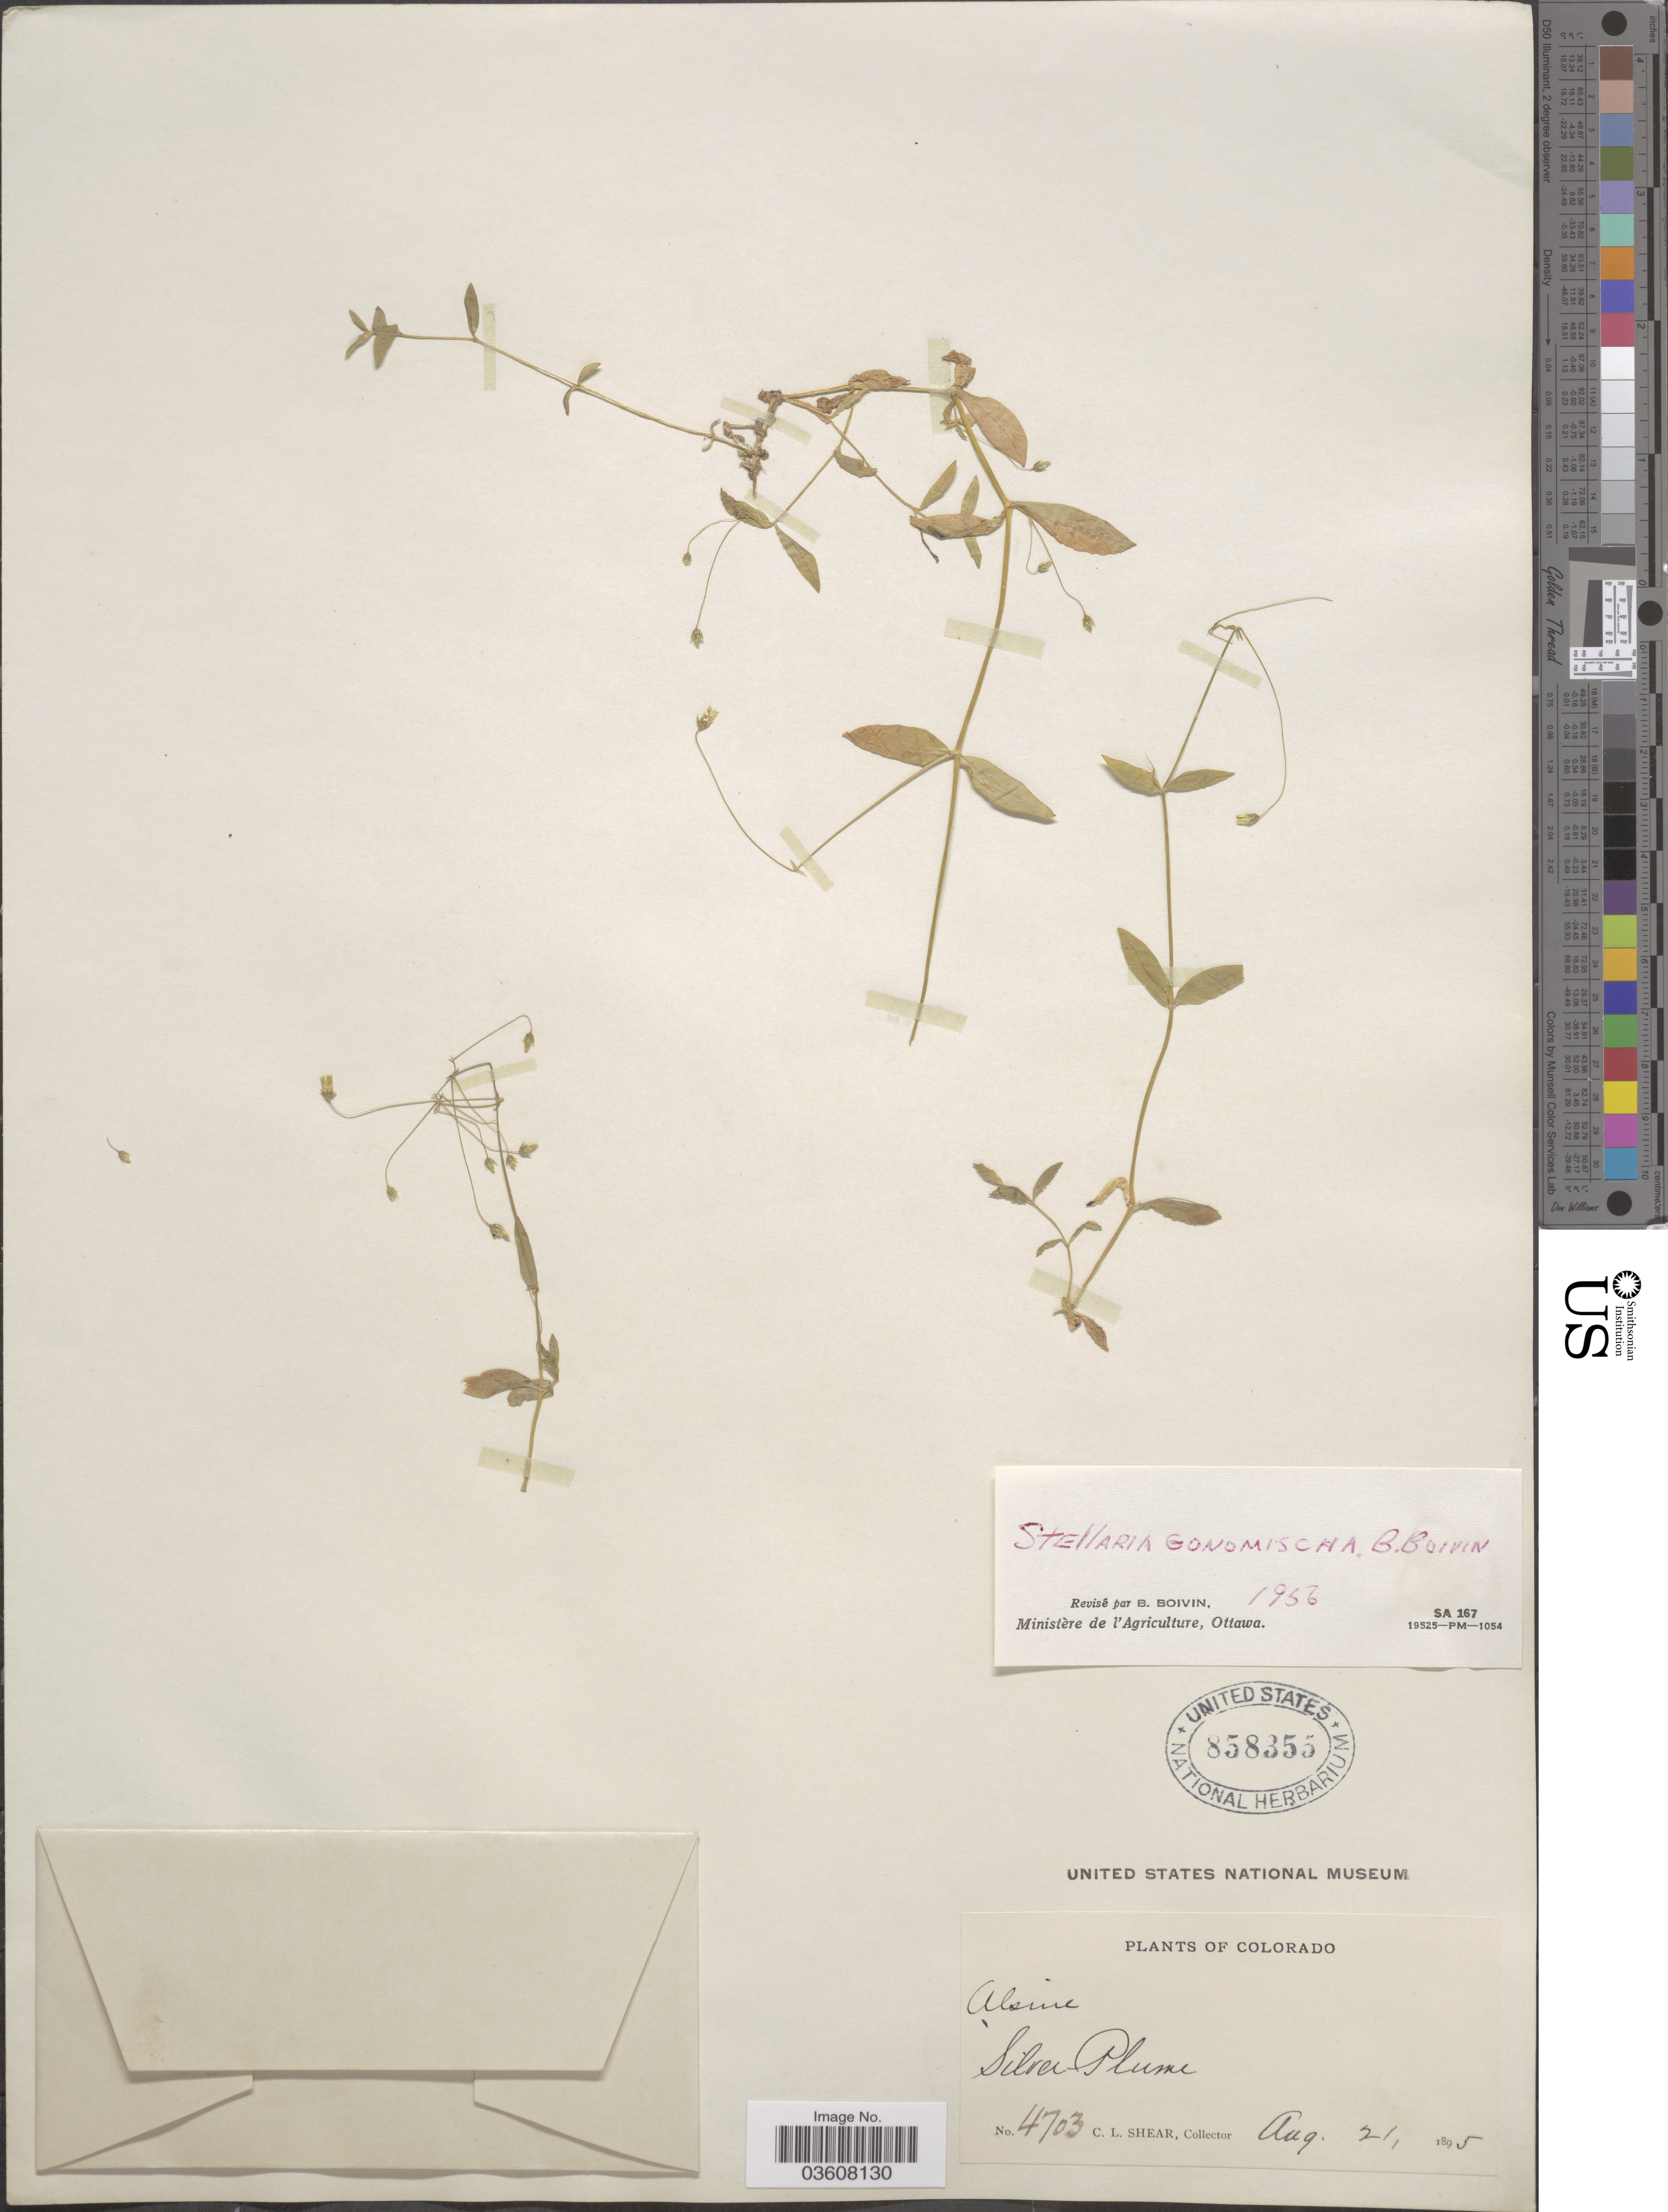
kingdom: Plantae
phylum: Tracheophyta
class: Magnoliopsida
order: Caryophyllales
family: Caryophyllaceae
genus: Stellaria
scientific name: Stellaria umbellata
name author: Turcz.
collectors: C. L. Shear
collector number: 4703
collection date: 1895-08-21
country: United States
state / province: Colorado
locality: Silver Plume.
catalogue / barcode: US 858355